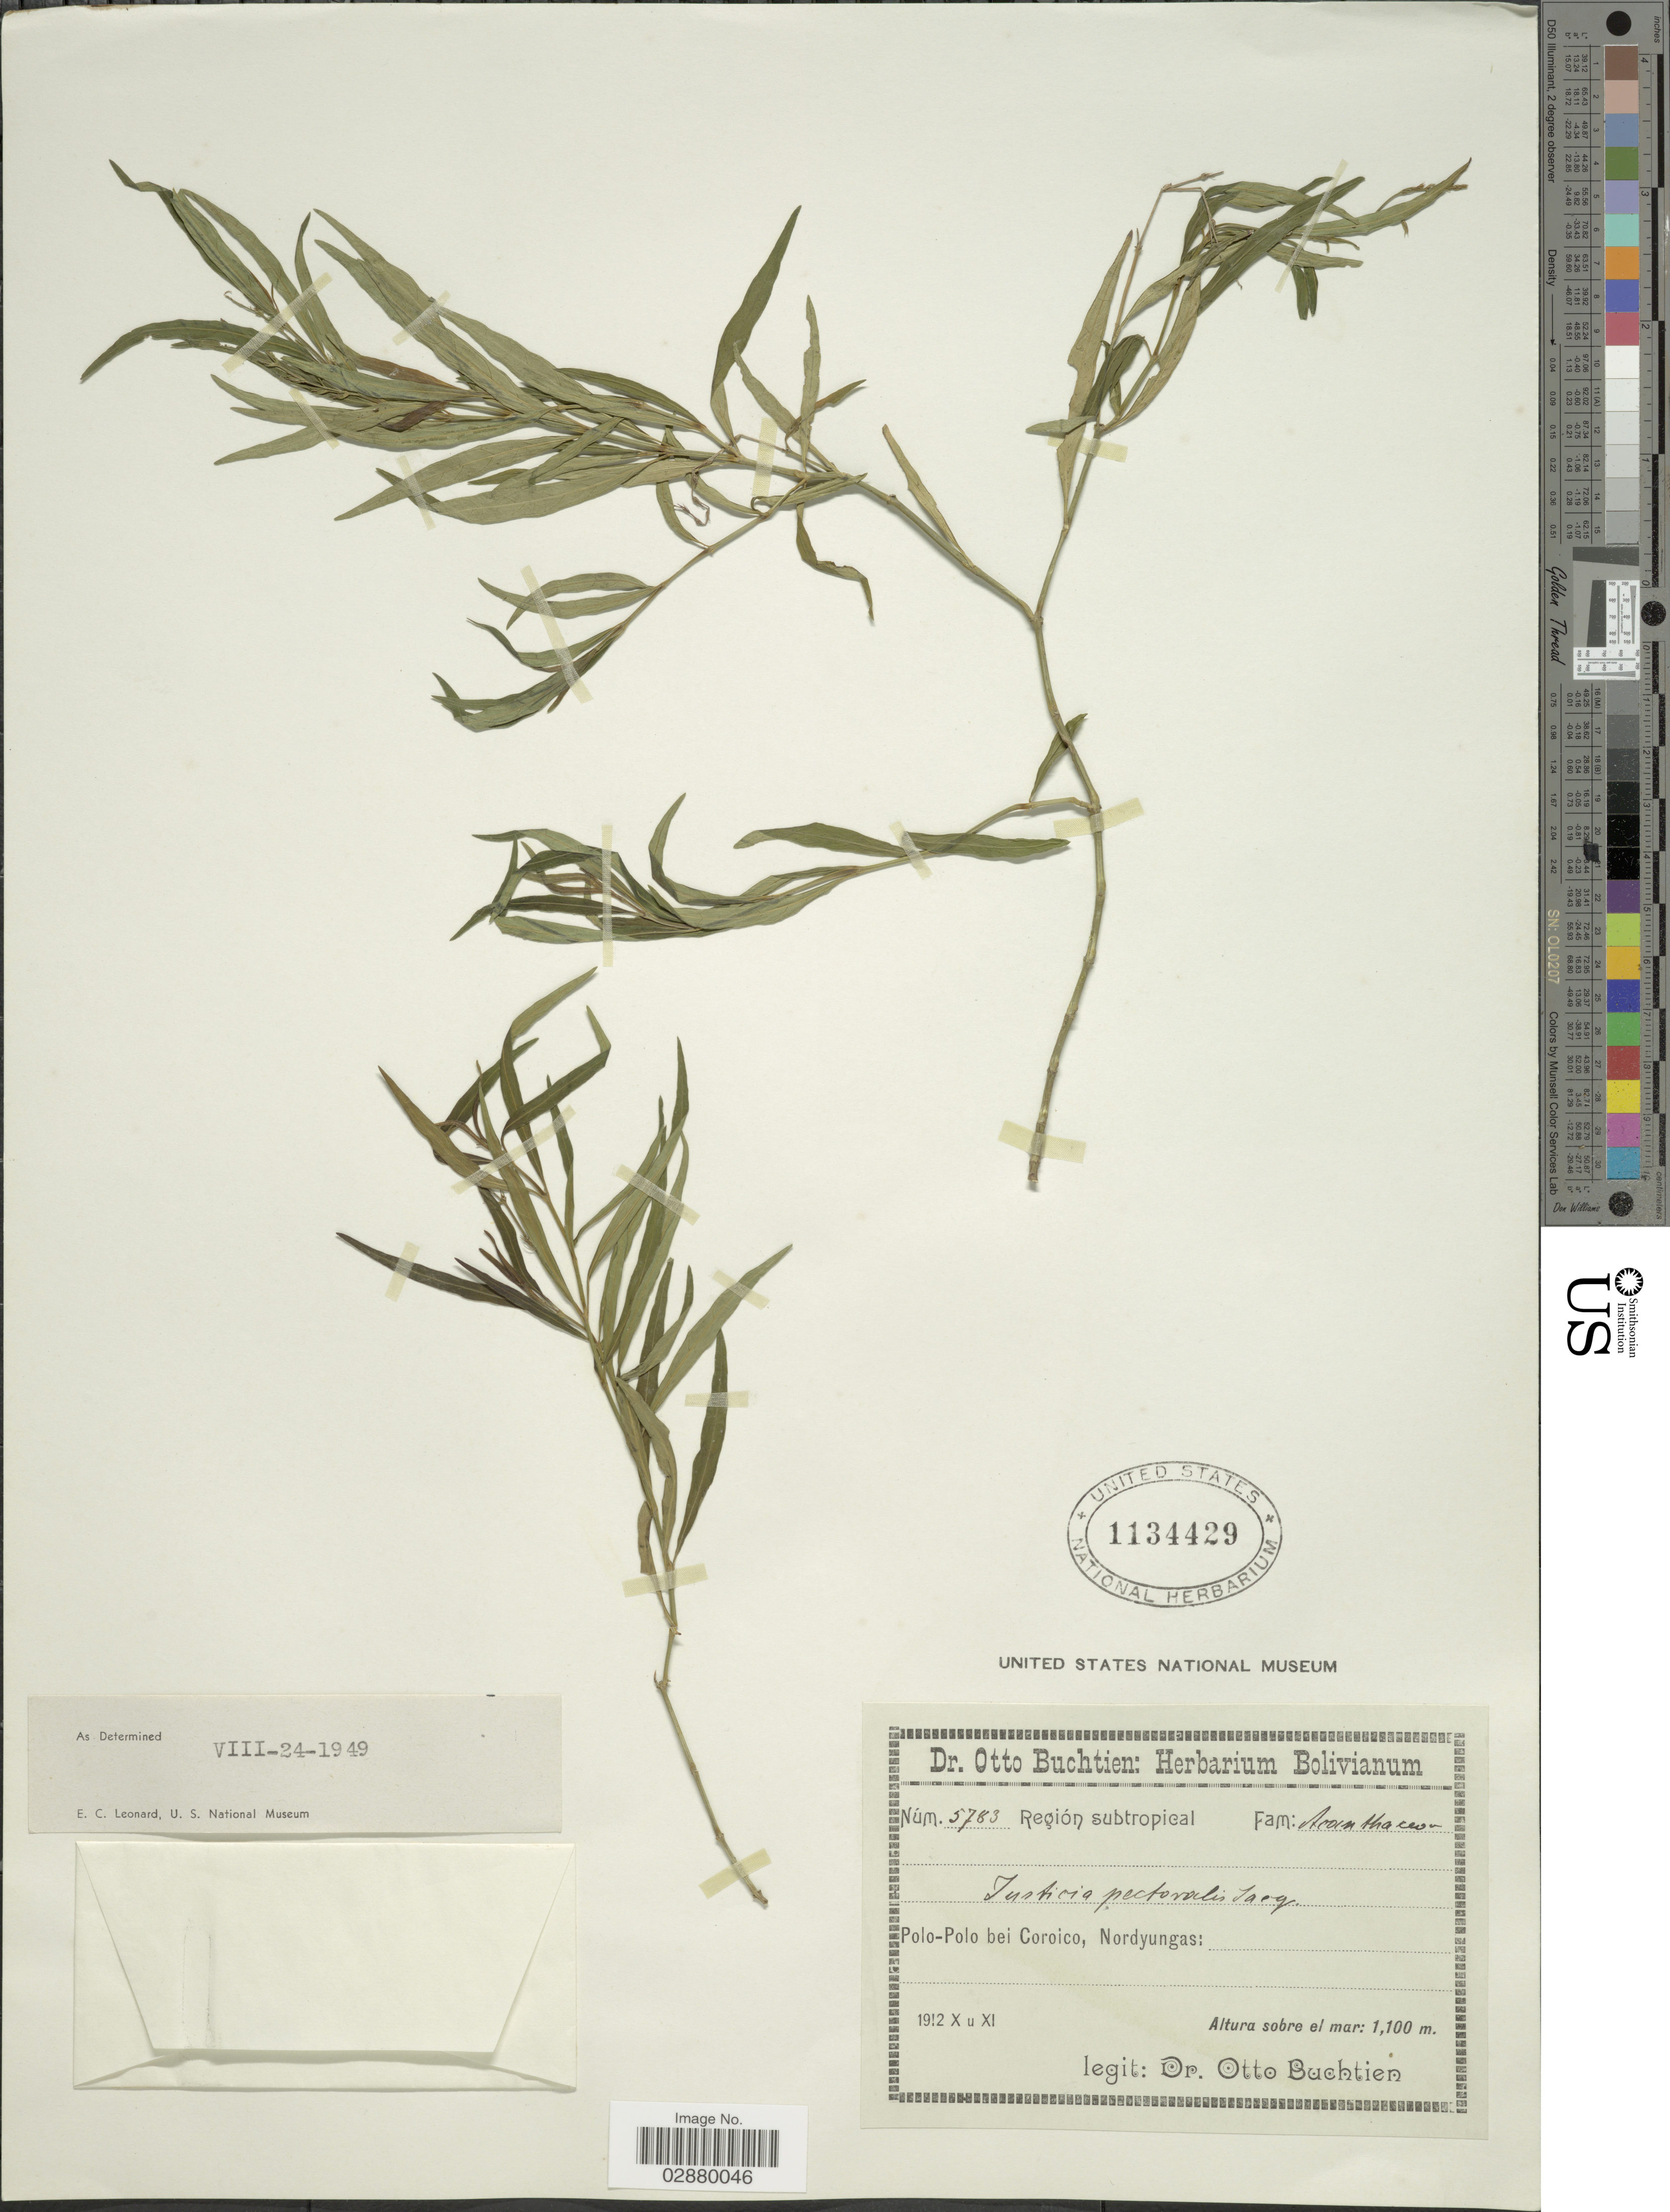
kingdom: Plantae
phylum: Tracheophyta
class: Magnoliopsida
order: Lamiales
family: Acanthaceae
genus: Justicia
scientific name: Justicia pectoralis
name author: Jacq.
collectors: O. Buchtien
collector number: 5783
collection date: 1912-10/1912-11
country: Bolivia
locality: Polo-Polo bei Coroico, Nordyungas.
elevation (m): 1100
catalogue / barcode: US 1134429